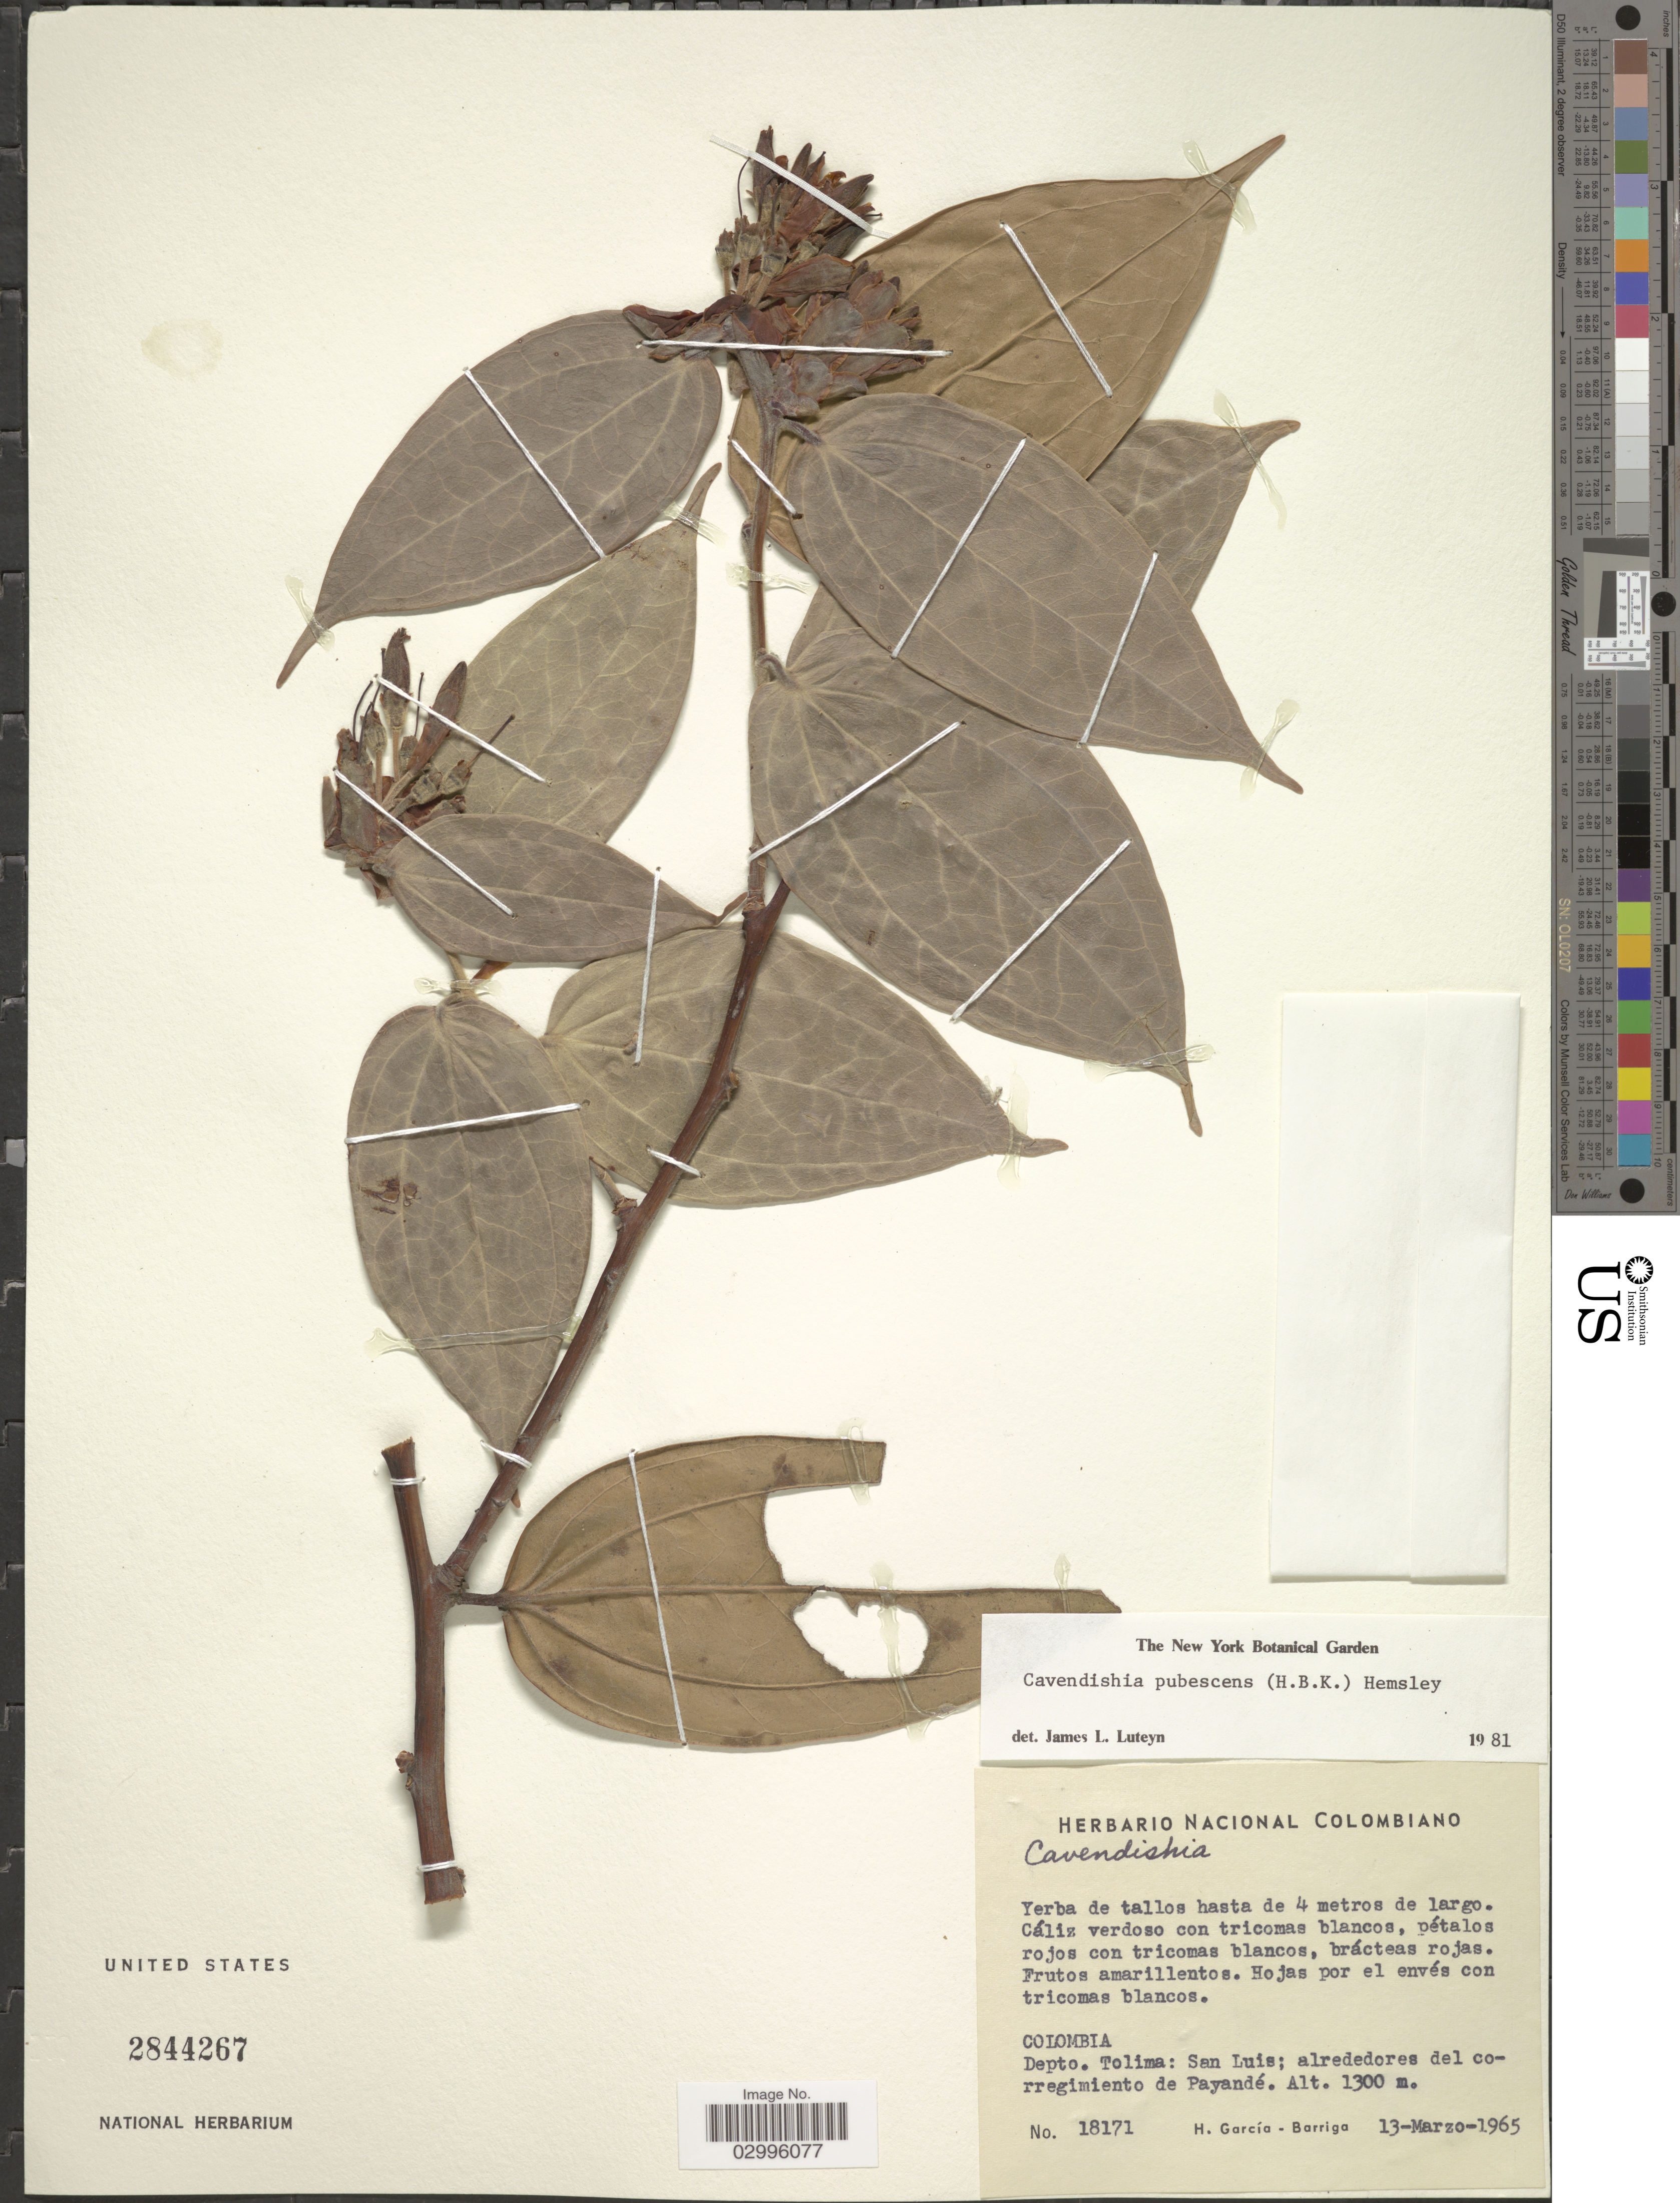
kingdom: Plantae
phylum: Tracheophyta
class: Magnoliopsida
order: Ericales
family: Ericaceae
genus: Cavendishia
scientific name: Cavendishia pubescens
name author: (Kunth) Hemsl.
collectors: H. García Barriga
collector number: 18171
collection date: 1965-03-13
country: Colombia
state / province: Tolima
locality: Depto. Tolima: San Luis; alrededores del corregimiento de Payandé.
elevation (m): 1300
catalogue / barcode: US 2844267